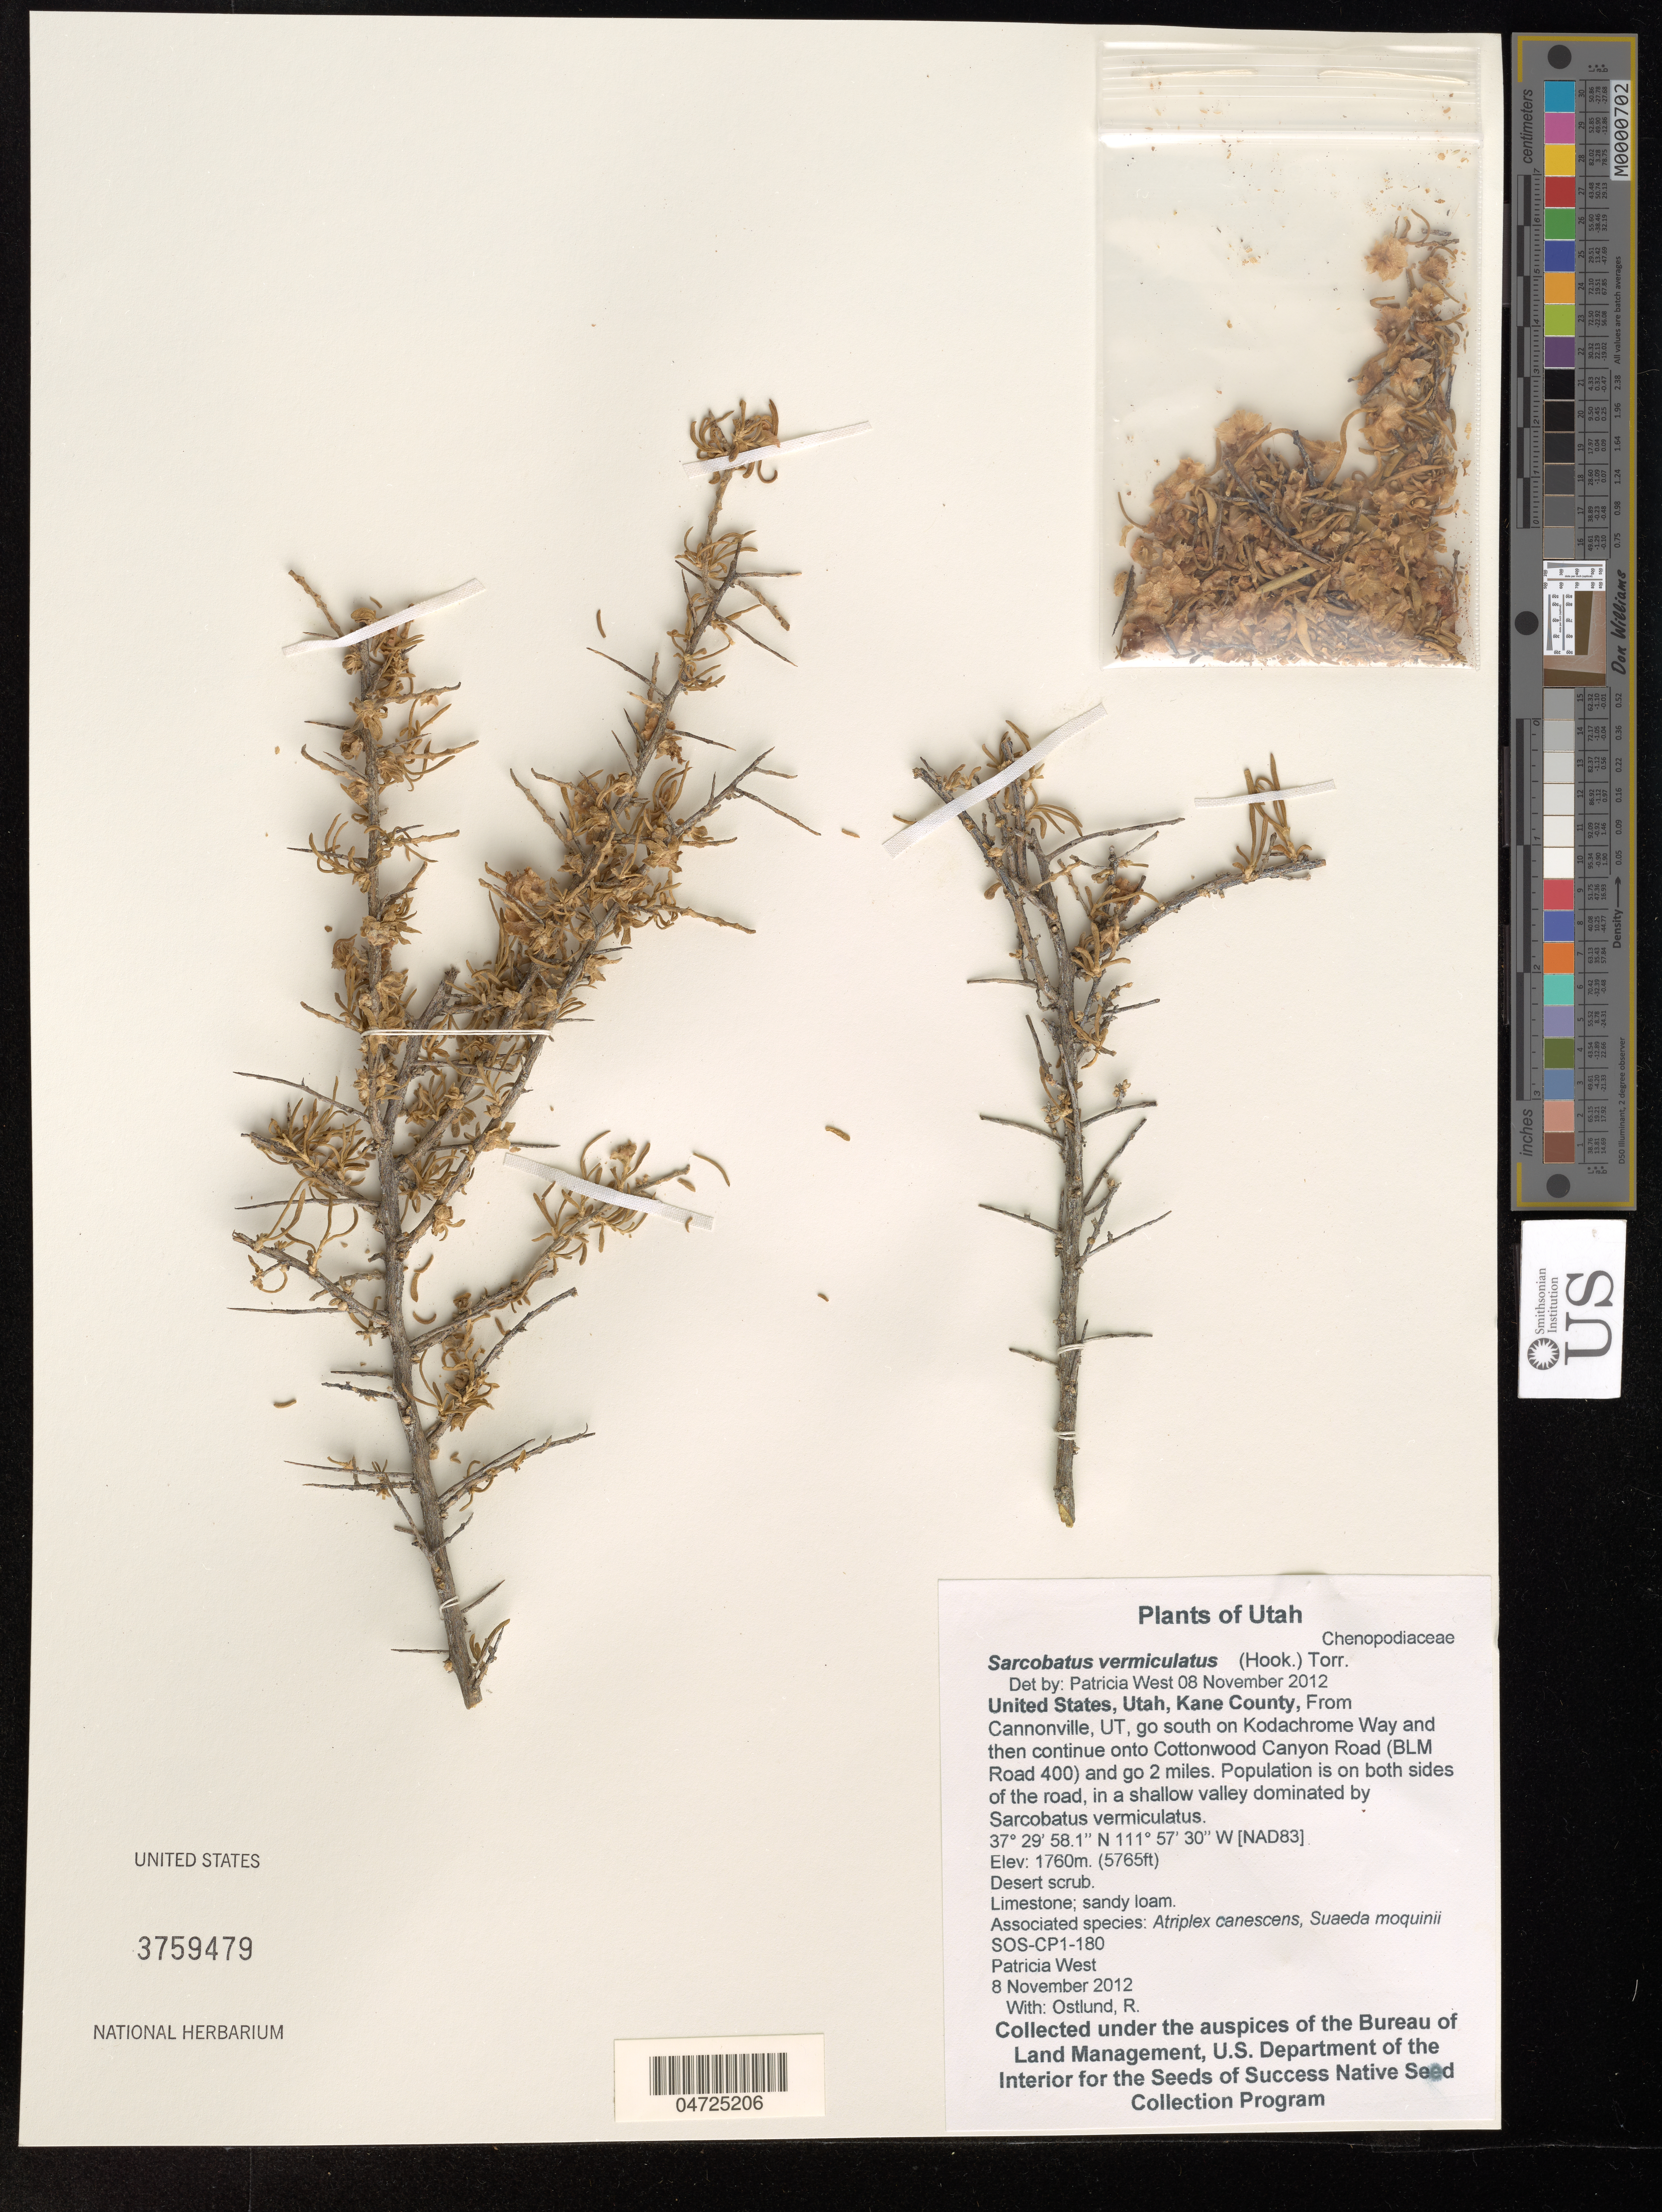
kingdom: Plantae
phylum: Tracheophyta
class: Magnoliopsida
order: Caryophyllales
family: Sarcobataceae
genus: Sarcobatus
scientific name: Sarcobatus vermiculatus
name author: (Hook.) Torr.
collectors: P. West & R. Ostlund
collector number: SOS-CP1-180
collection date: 2012-11-08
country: United States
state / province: Utah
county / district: Kane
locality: Kane County, From Cannonville, UT, go south on Kodachrome Way and then continue onto Cottonwood Canyon Road (BLM Road 400) and go 2 miles. [NAD83].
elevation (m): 1760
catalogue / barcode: US 3759479